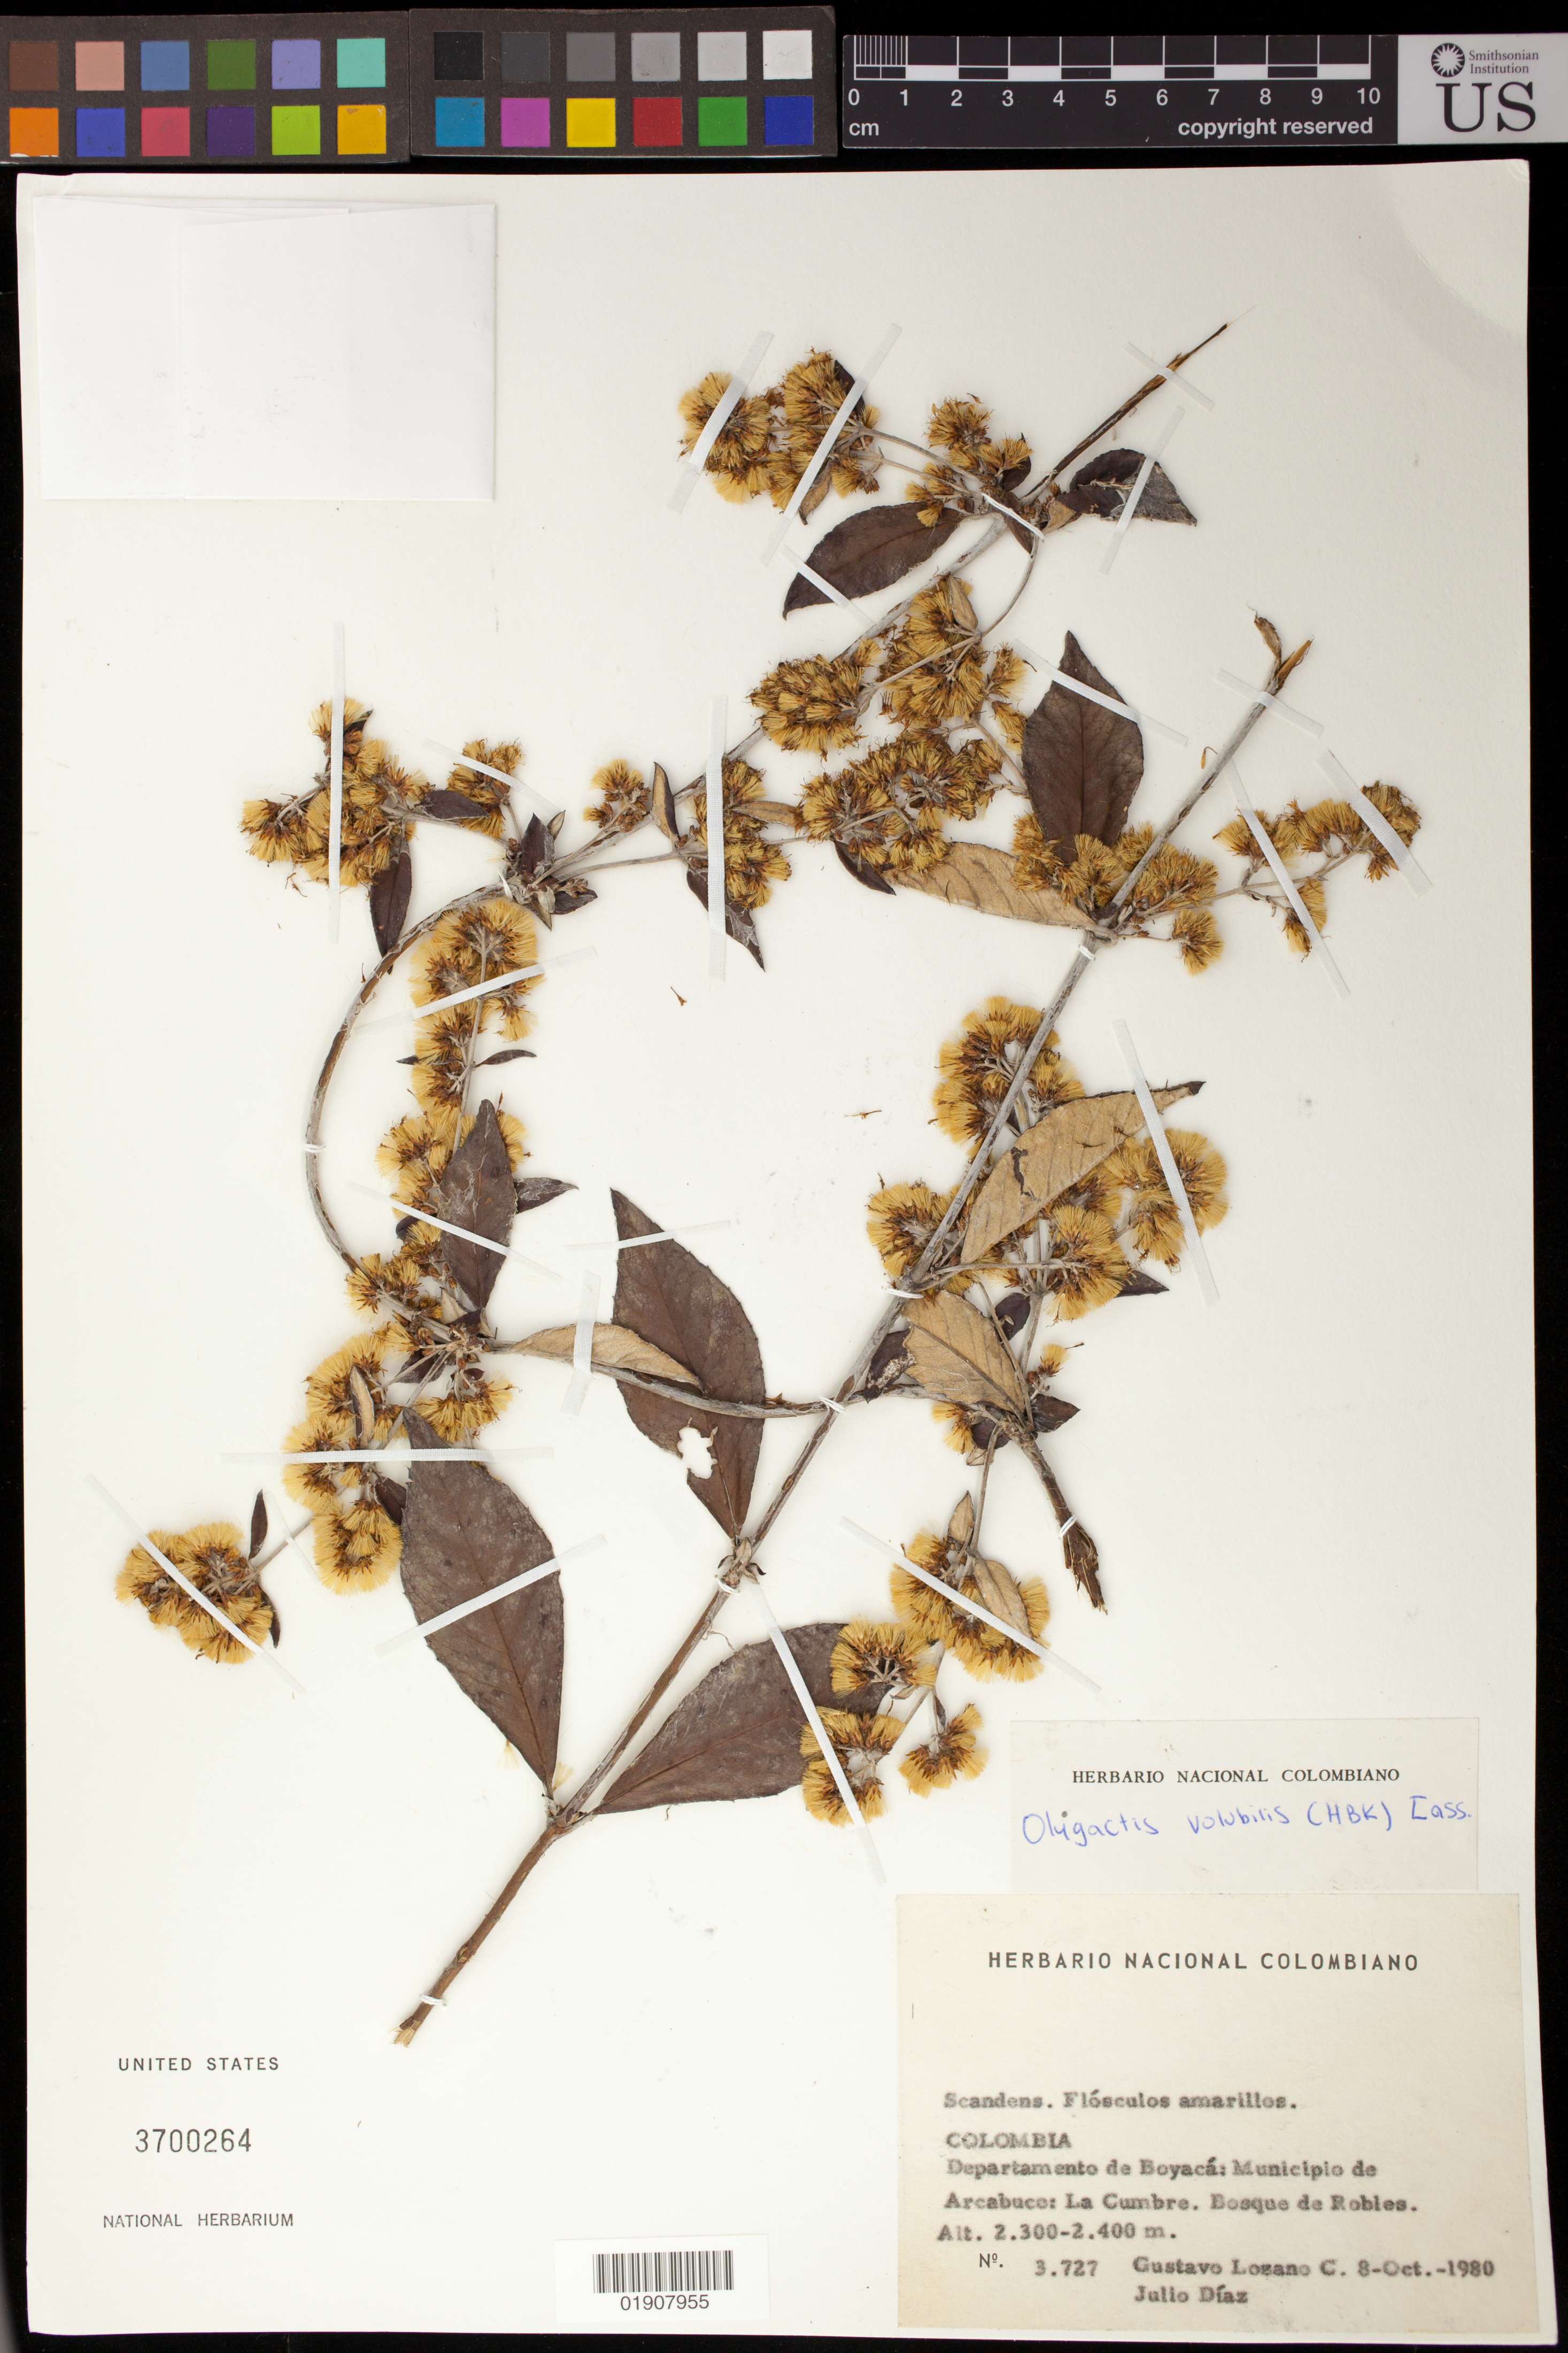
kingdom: Plantae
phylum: Tracheophyta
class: Magnoliopsida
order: Asterales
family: Asteraceae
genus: Oligactis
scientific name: Oligactis volubilis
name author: (Kunth) Cass.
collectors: G. Lozano-Contreras & J. Diaz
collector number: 3727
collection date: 1980-10-08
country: Colombia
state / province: Boyacá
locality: Municipio de Arcabuco, La Cumbre. Bosque de Robles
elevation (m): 2300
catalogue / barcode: US 3700264